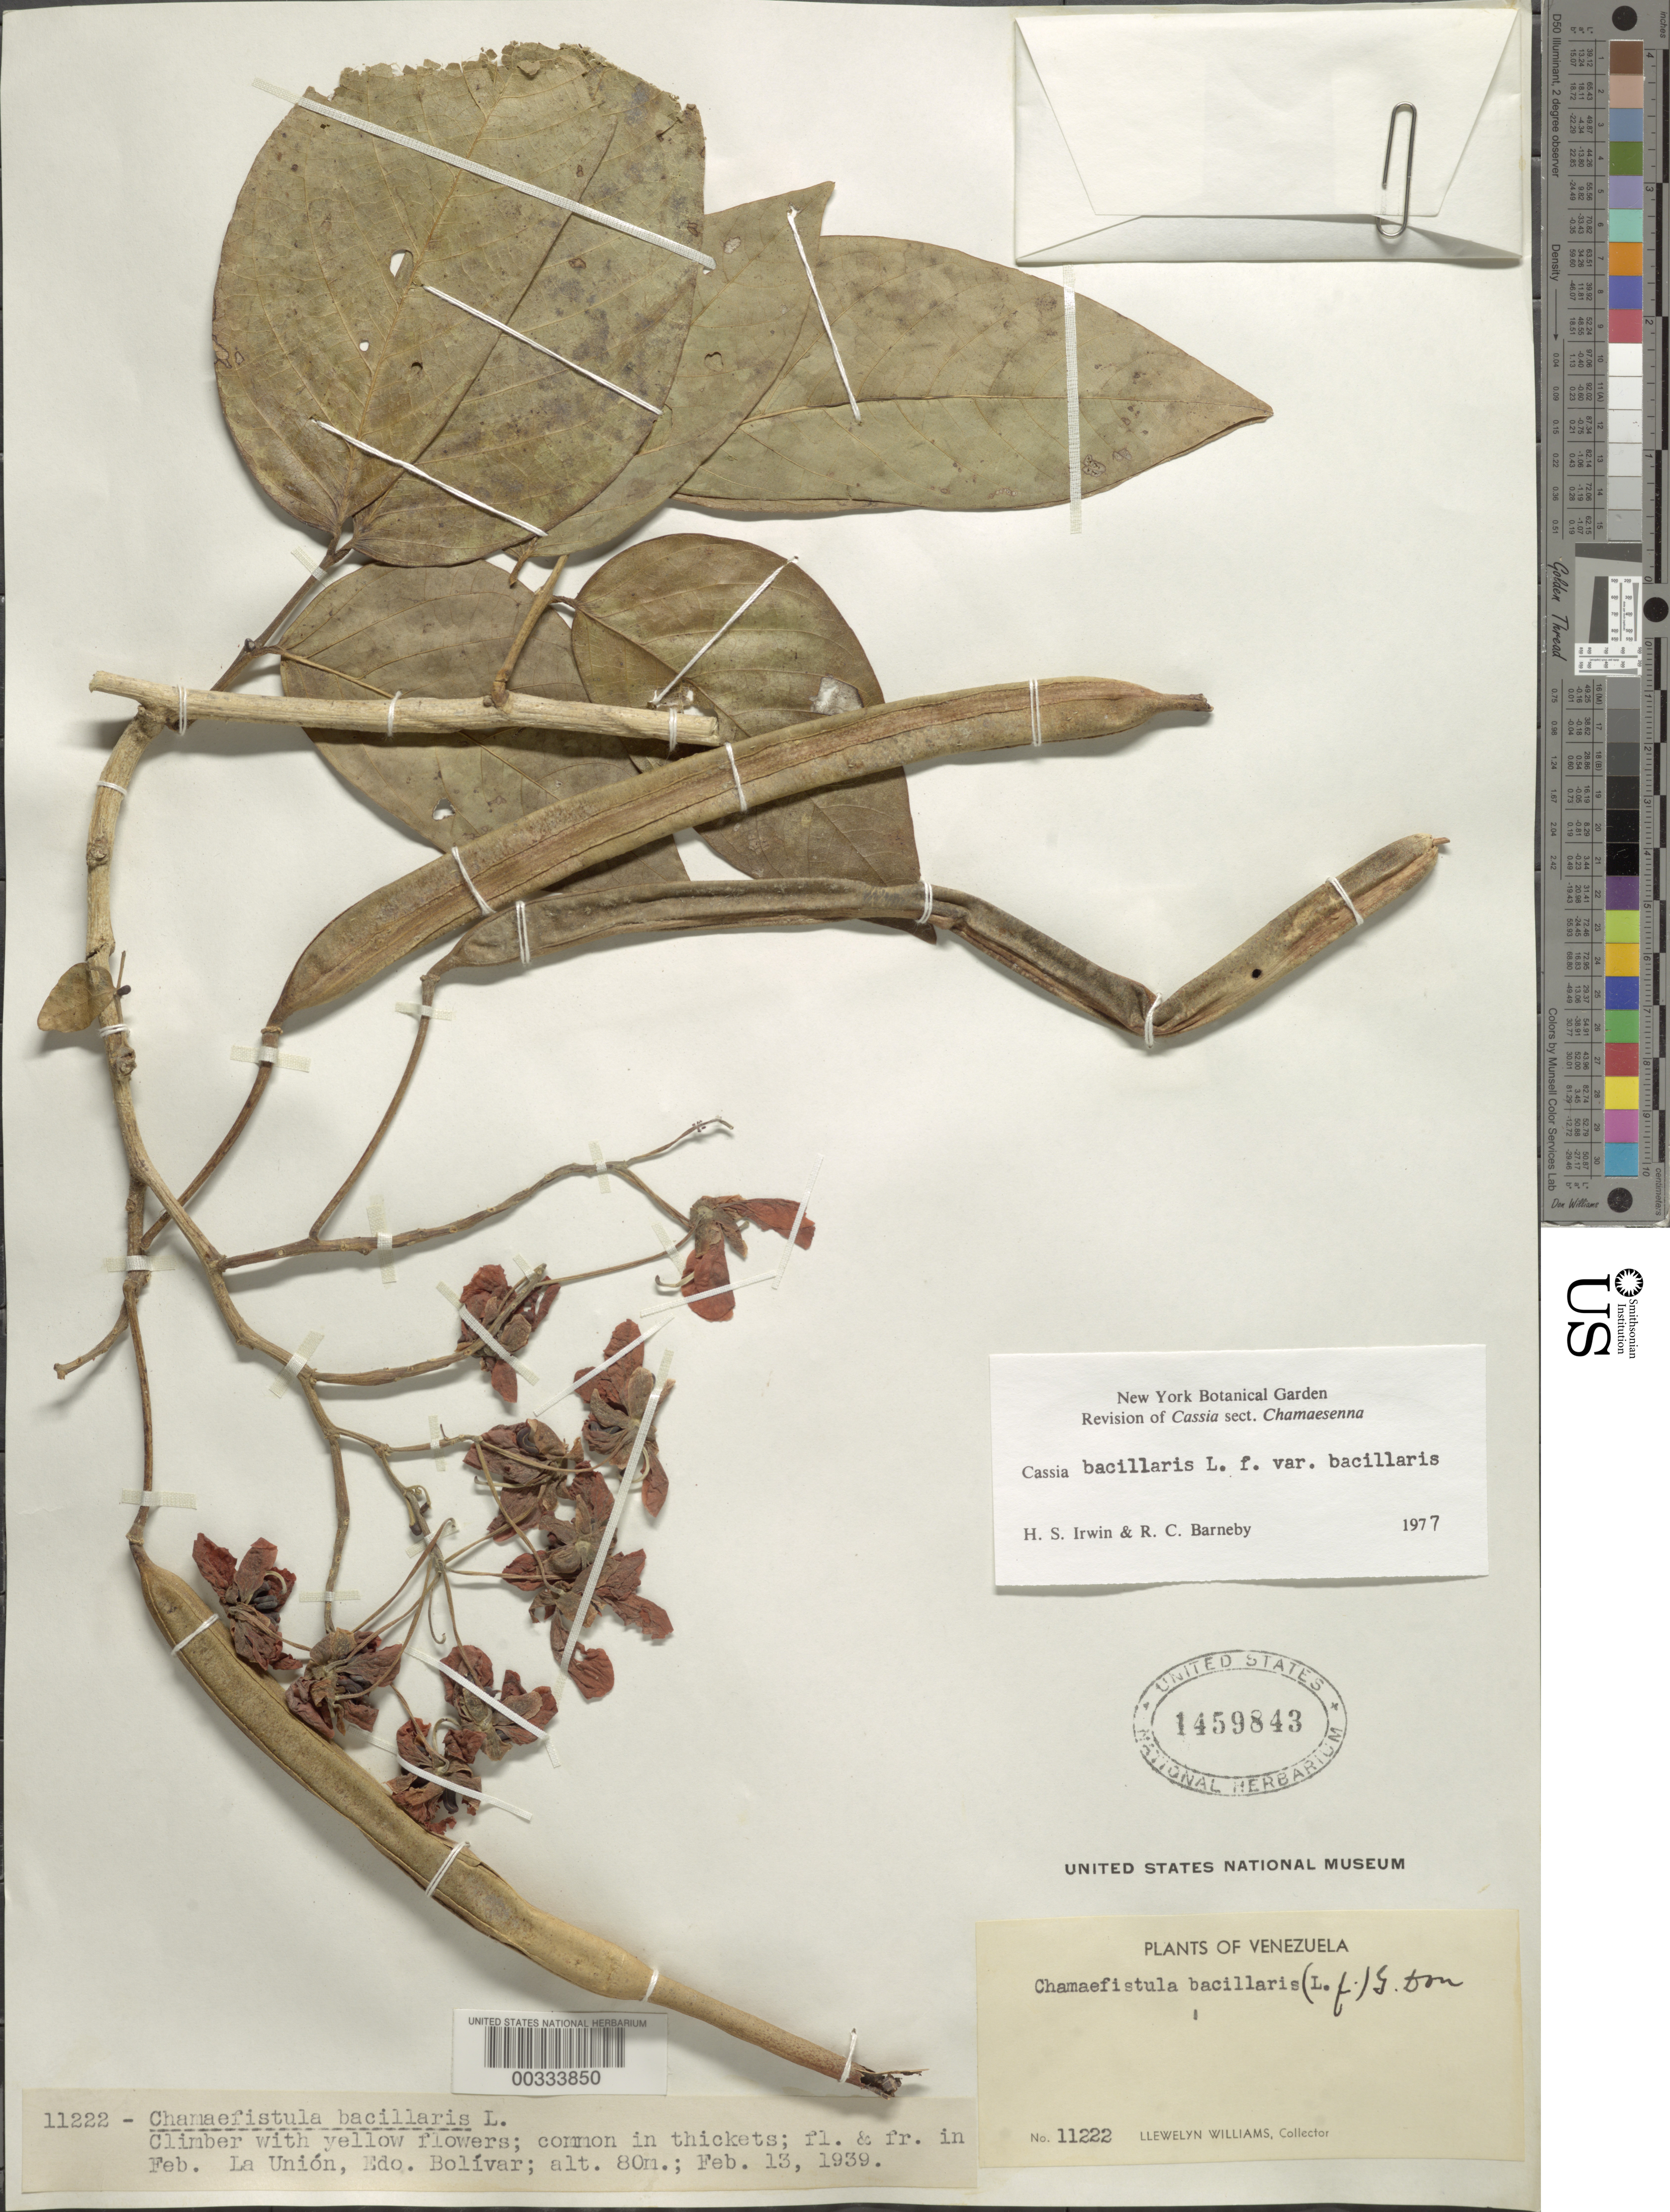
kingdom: Plantae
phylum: Tracheophyta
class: Magnoliopsida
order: Fabales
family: Fabaceae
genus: Senna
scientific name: Senna bacillaris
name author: (L. f.) H.S. Irwin & Barneby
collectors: Ll. Williams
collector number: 11222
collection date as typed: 13 Feb 1939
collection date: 1939-02-13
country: Venezuela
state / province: Bolivar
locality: La union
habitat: Thickets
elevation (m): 80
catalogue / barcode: US 1459843